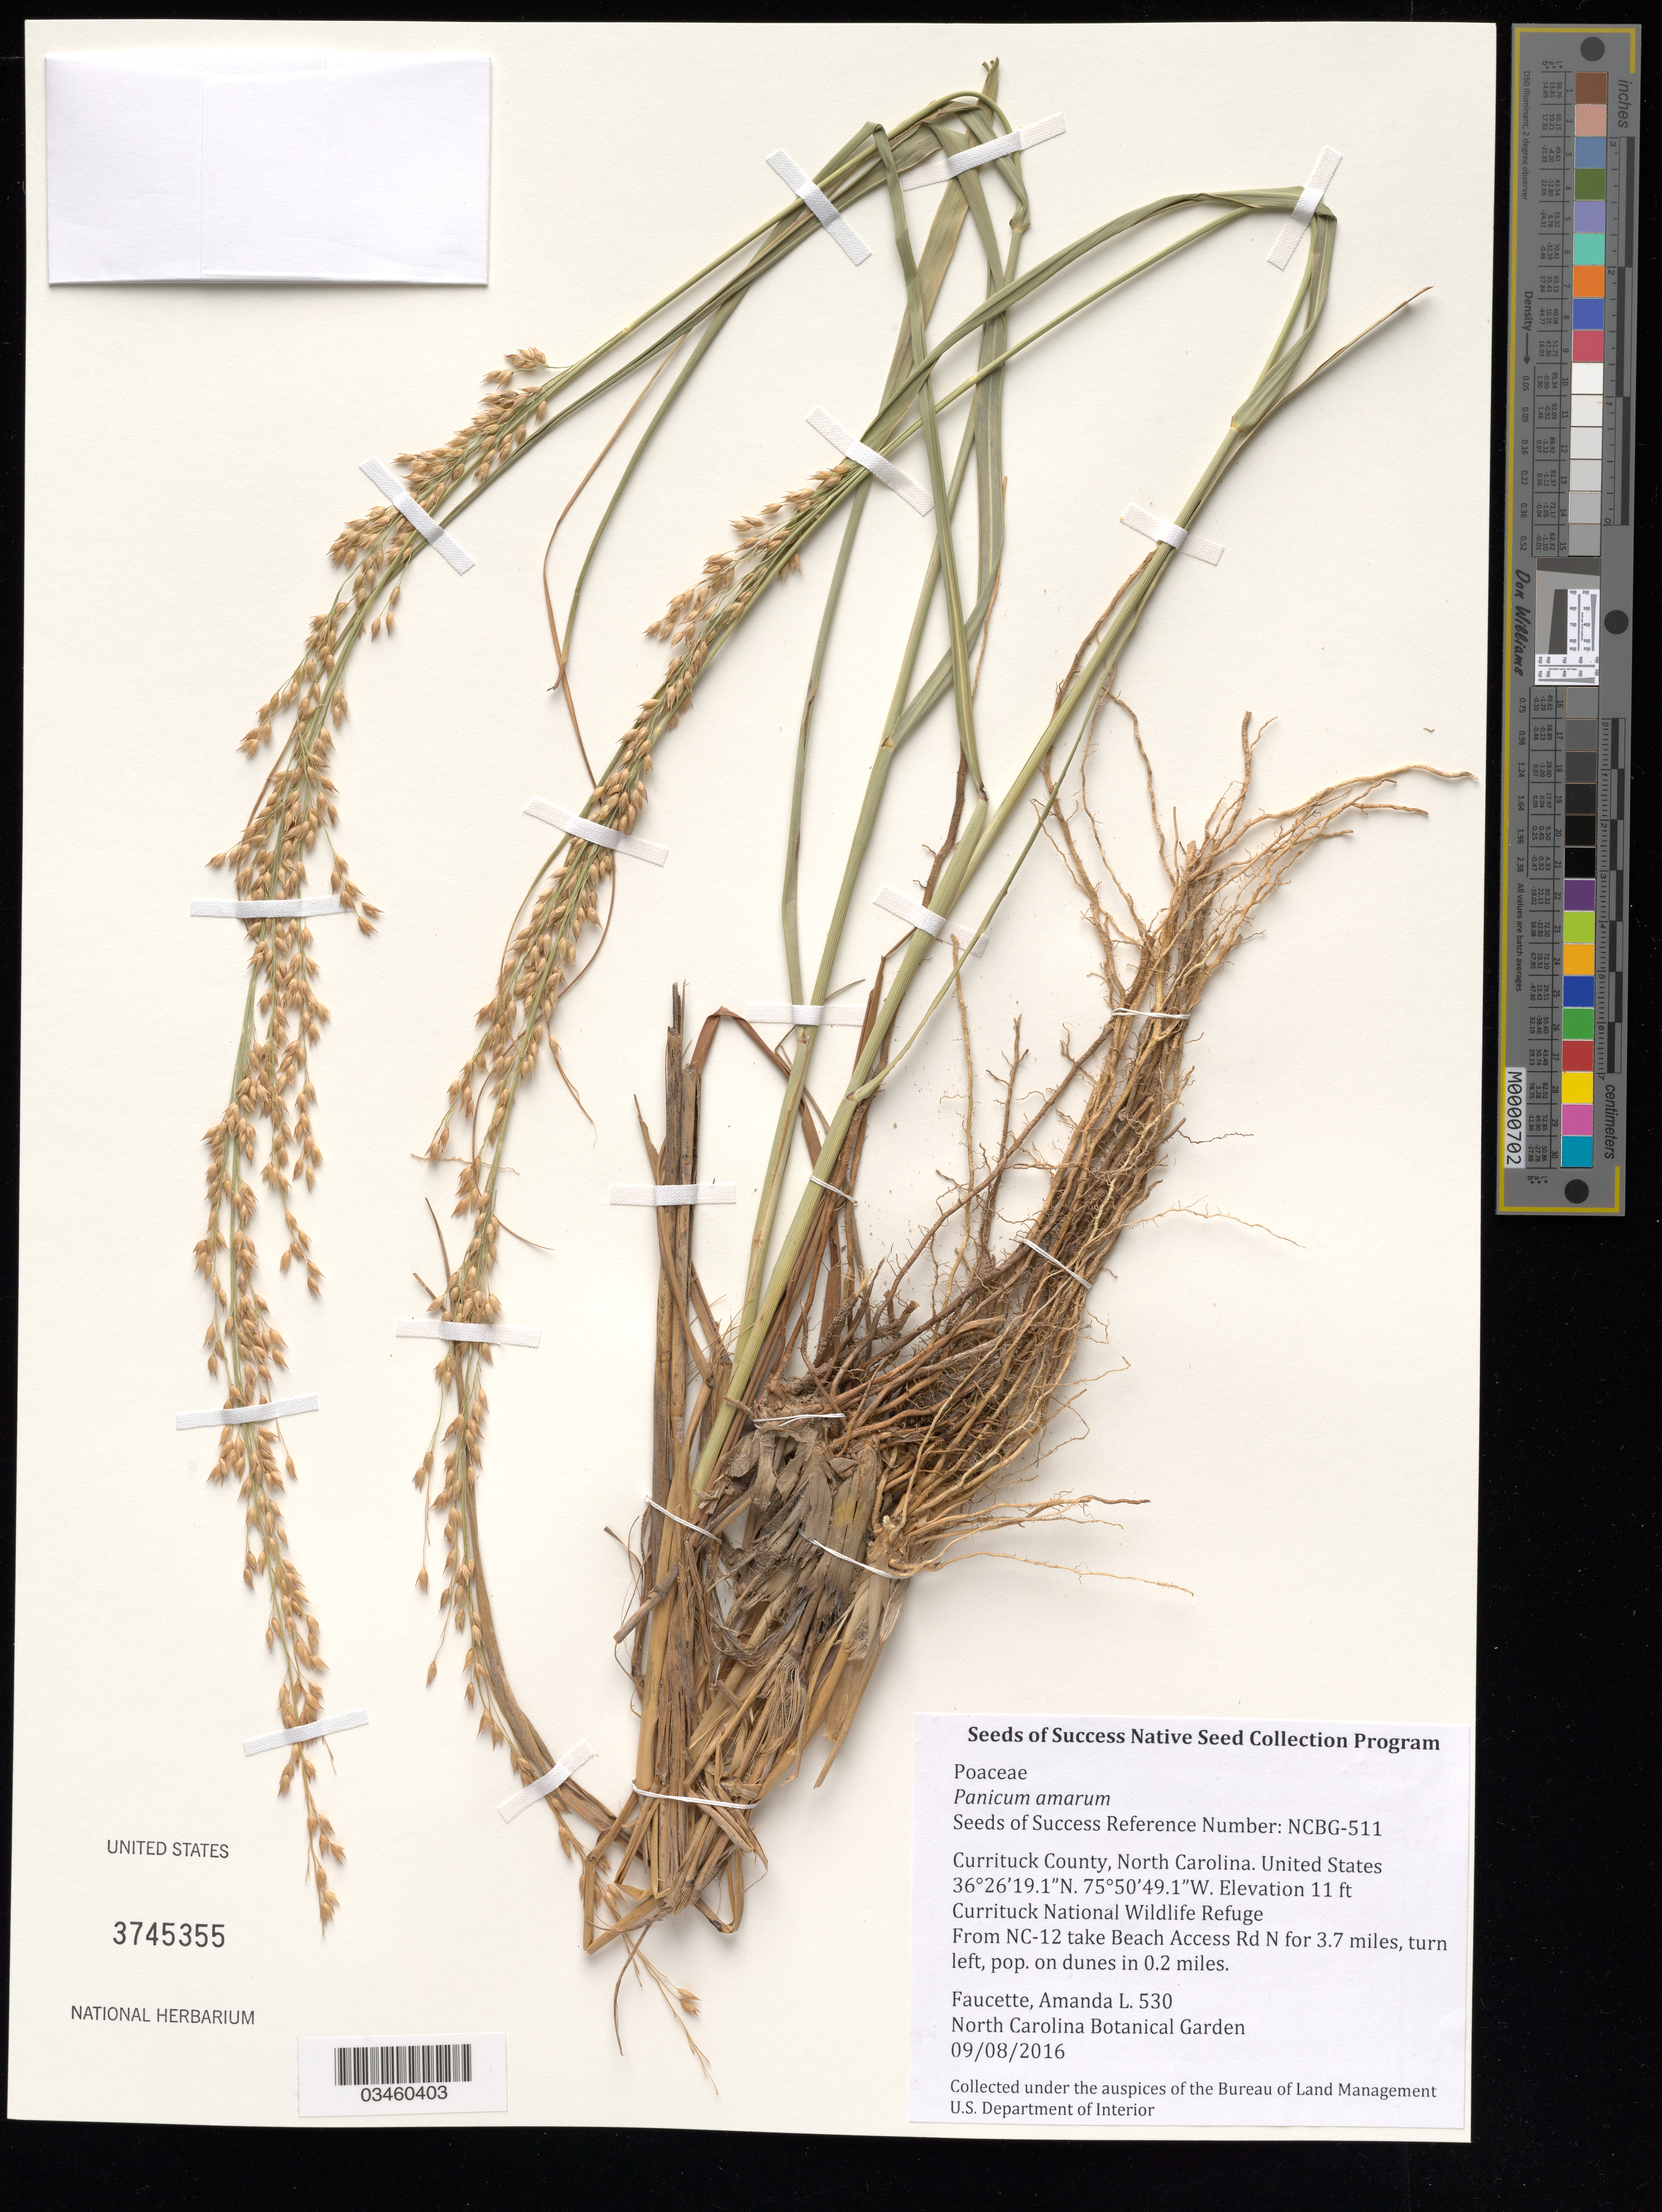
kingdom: Plantae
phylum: Tracheophyta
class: Liliopsida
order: Poales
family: Poaceae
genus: Panicum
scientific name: Panicum amarum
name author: Elliott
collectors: A. Faucette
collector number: NCBG-511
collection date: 2016-09-08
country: United States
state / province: North Carolina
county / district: Currituck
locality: Currituck National Wildlife Refuge, South Marsh Unit, 3.7 mi. on Beach Access Rd N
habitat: Central Coast Beach-Heather Dune Shrubland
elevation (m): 3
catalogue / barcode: US 3745355